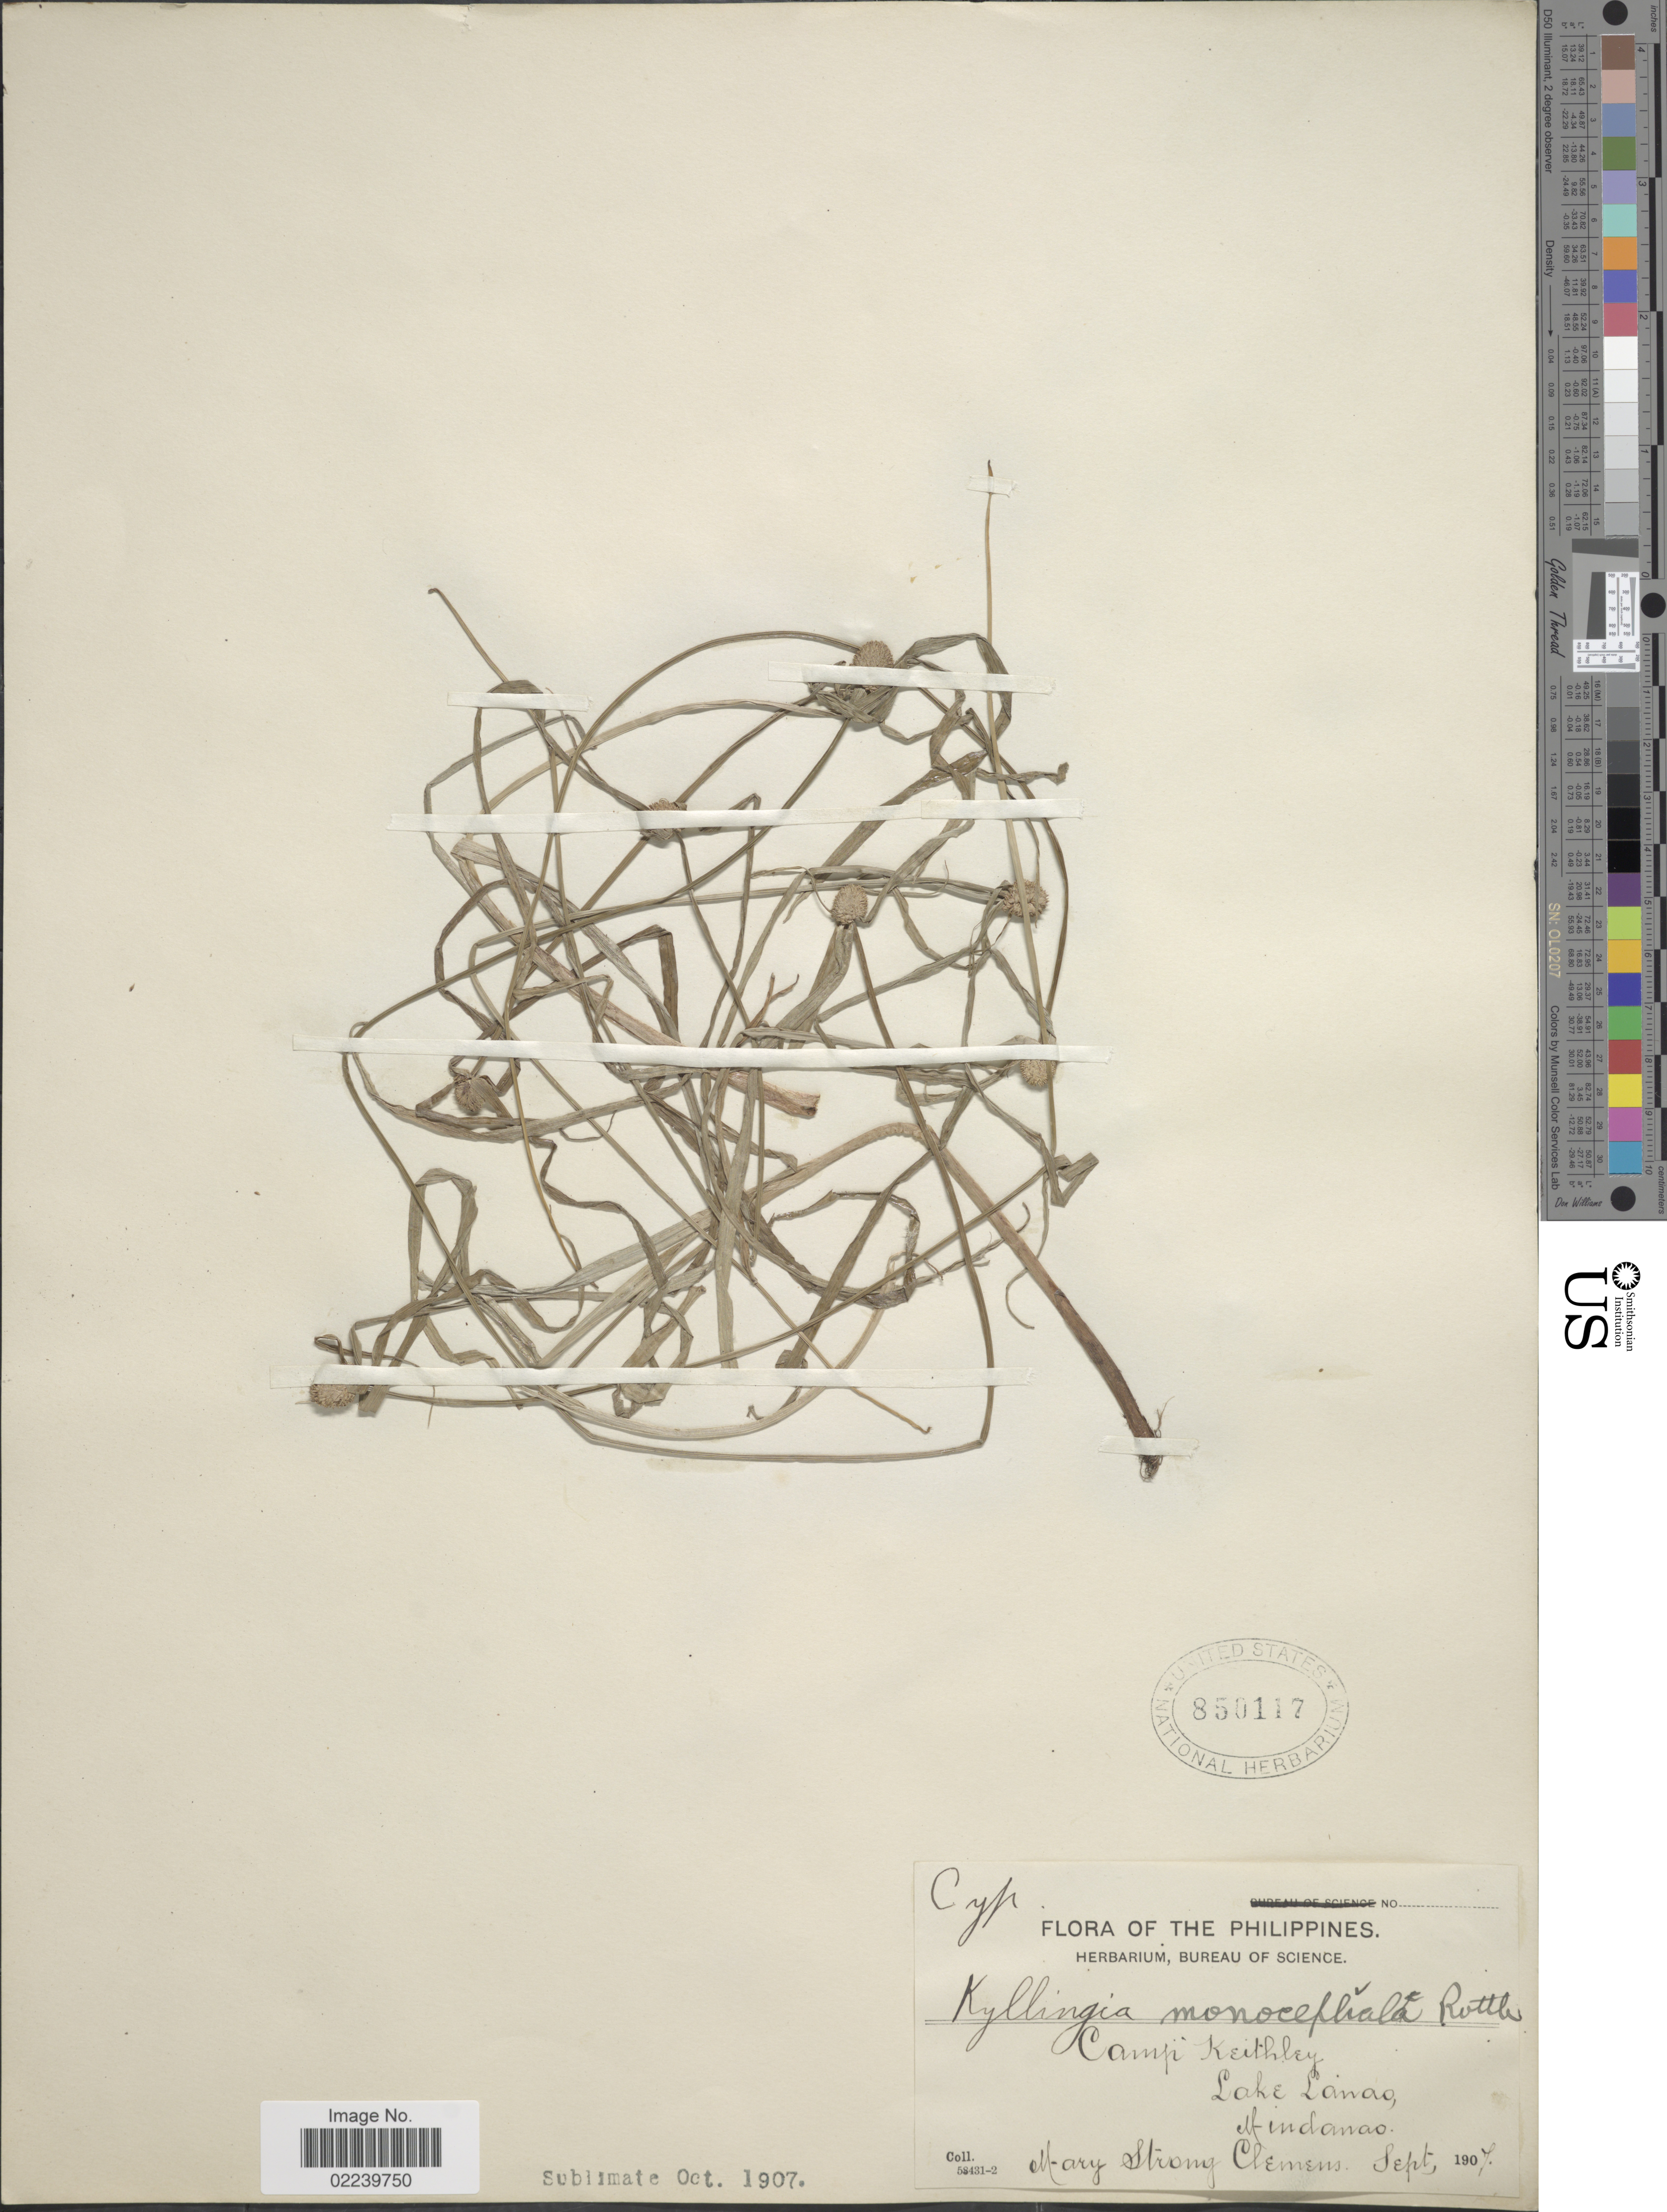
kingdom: Plantae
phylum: Tracheophyta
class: Liliopsida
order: Poales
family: Cyperaceae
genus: Cyperus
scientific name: Cyperus mindorensis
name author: (Steud.) Huygh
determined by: Strong, M. T., (US), Smithsonian Institution - National Museum of Natural History (UNITED STATES)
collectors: M. S. Clemens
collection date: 1907-09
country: Philippines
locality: Camp Keithley, Lake Lanao, Mindanao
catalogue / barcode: US 850117